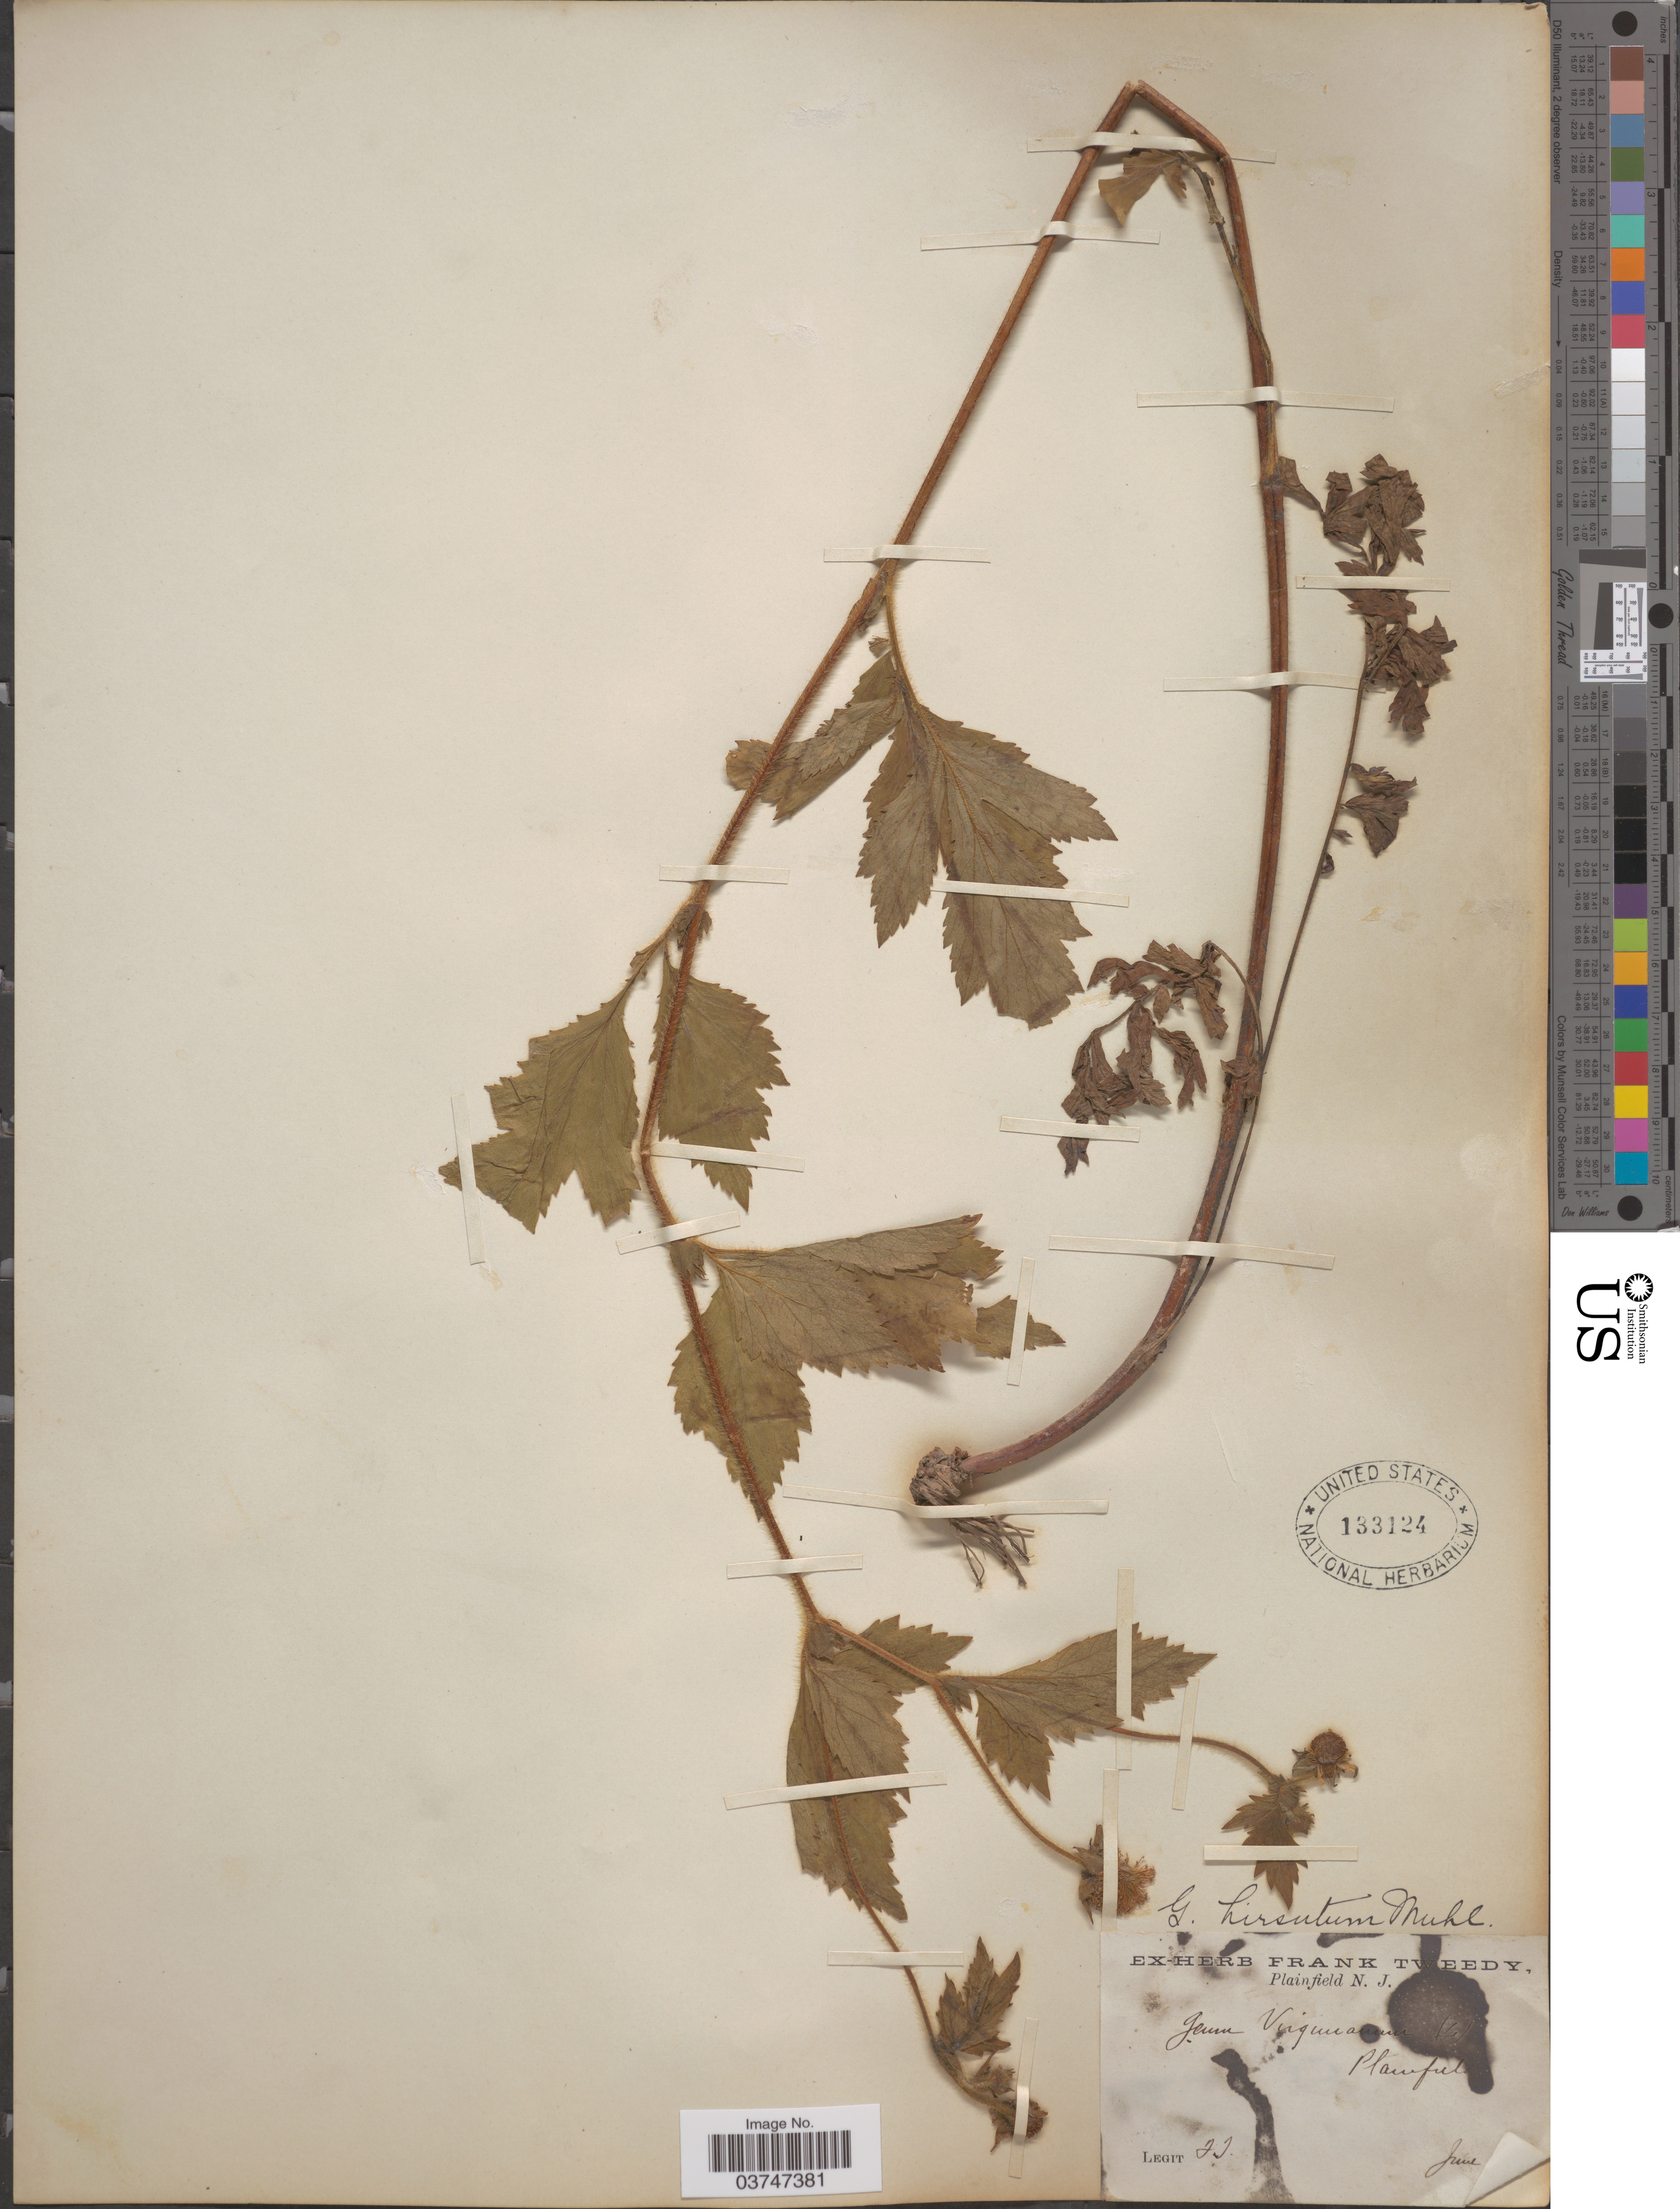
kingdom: Plantae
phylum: Tracheophyta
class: Magnoliopsida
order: Rosales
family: Rosaceae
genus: Geum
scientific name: Geum hirsutum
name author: Muhl. ex Link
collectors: F. Tweedy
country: United States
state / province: New Jersey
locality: Plainfield.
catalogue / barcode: US 133124